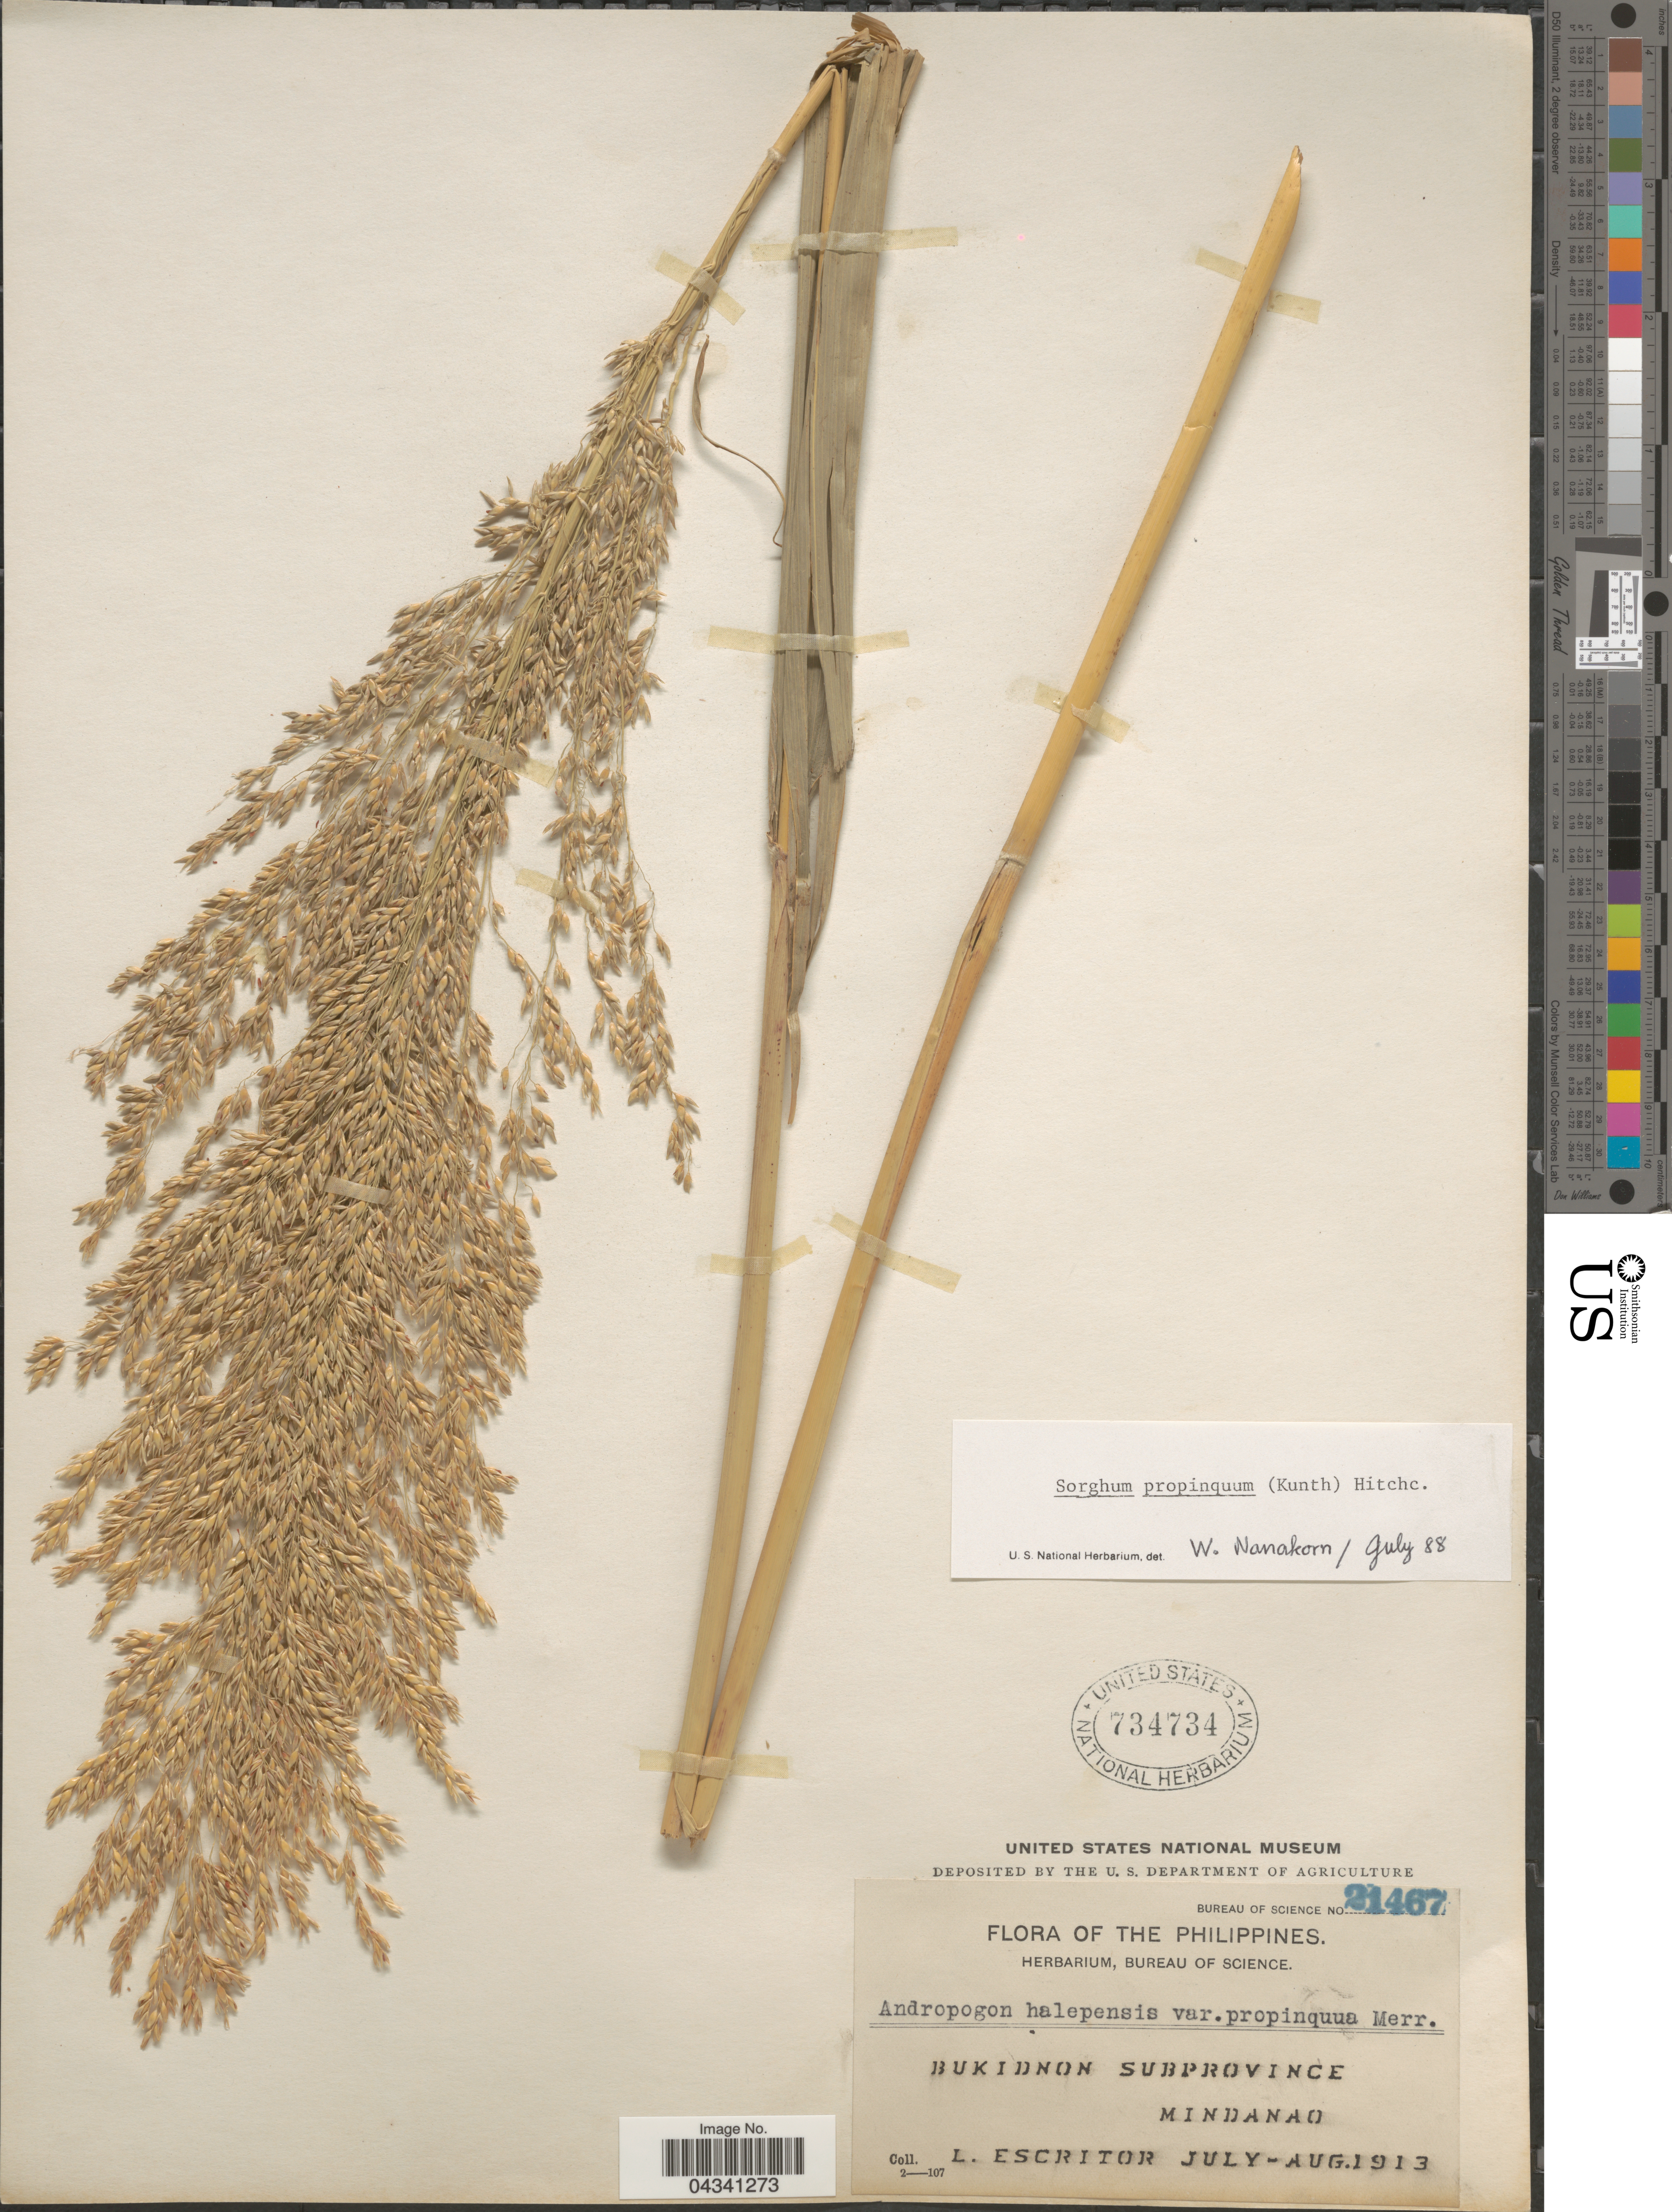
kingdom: Plantae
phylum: Tracheophyta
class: Liliopsida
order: Poales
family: Poaceae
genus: Sorghum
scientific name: Sorghum propinquum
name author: (Kunth) Hitchc.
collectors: L. Escritor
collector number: Bureau of Science 21467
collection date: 1913-07/1913-08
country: Philippines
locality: Bukidnon Subprovince. Mindanao.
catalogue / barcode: US 734734